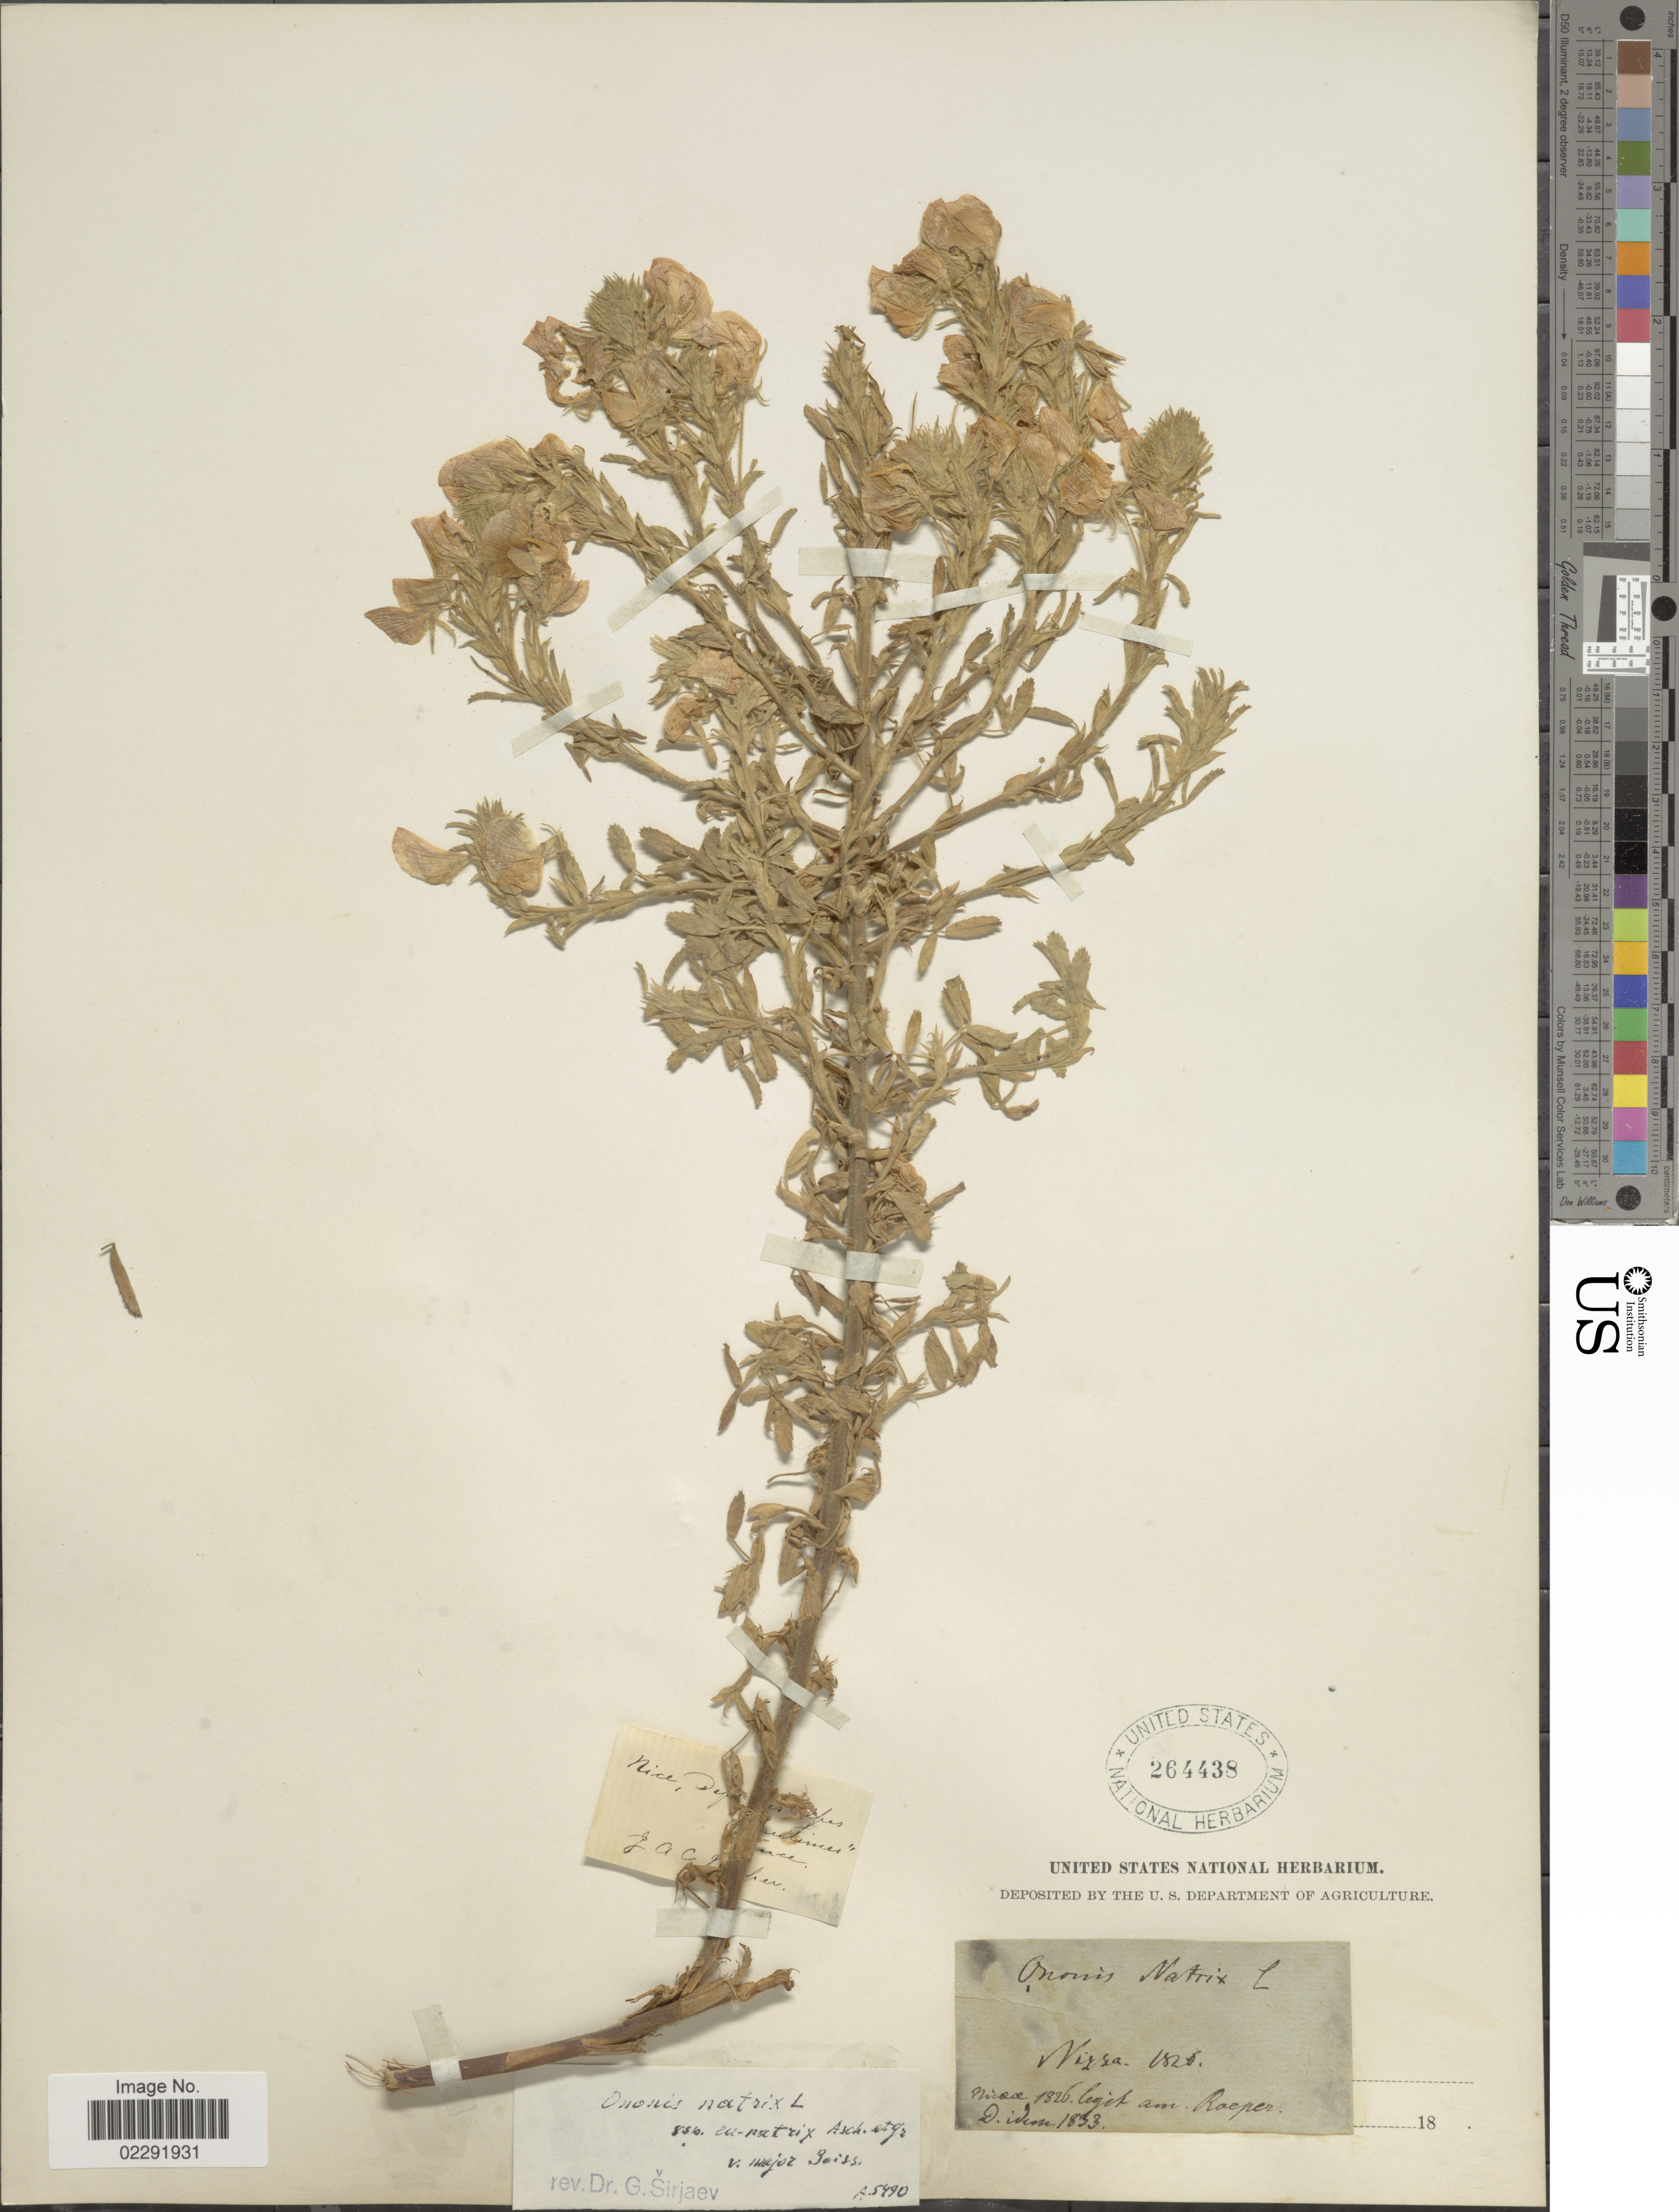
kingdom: Plantae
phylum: Tracheophyta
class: Magnoliopsida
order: Fabales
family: Fabaceae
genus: Ononis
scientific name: Ononis natrix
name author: L.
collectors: D. Roeper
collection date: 1826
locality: Nizza. [interpreted]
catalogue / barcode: US 264438